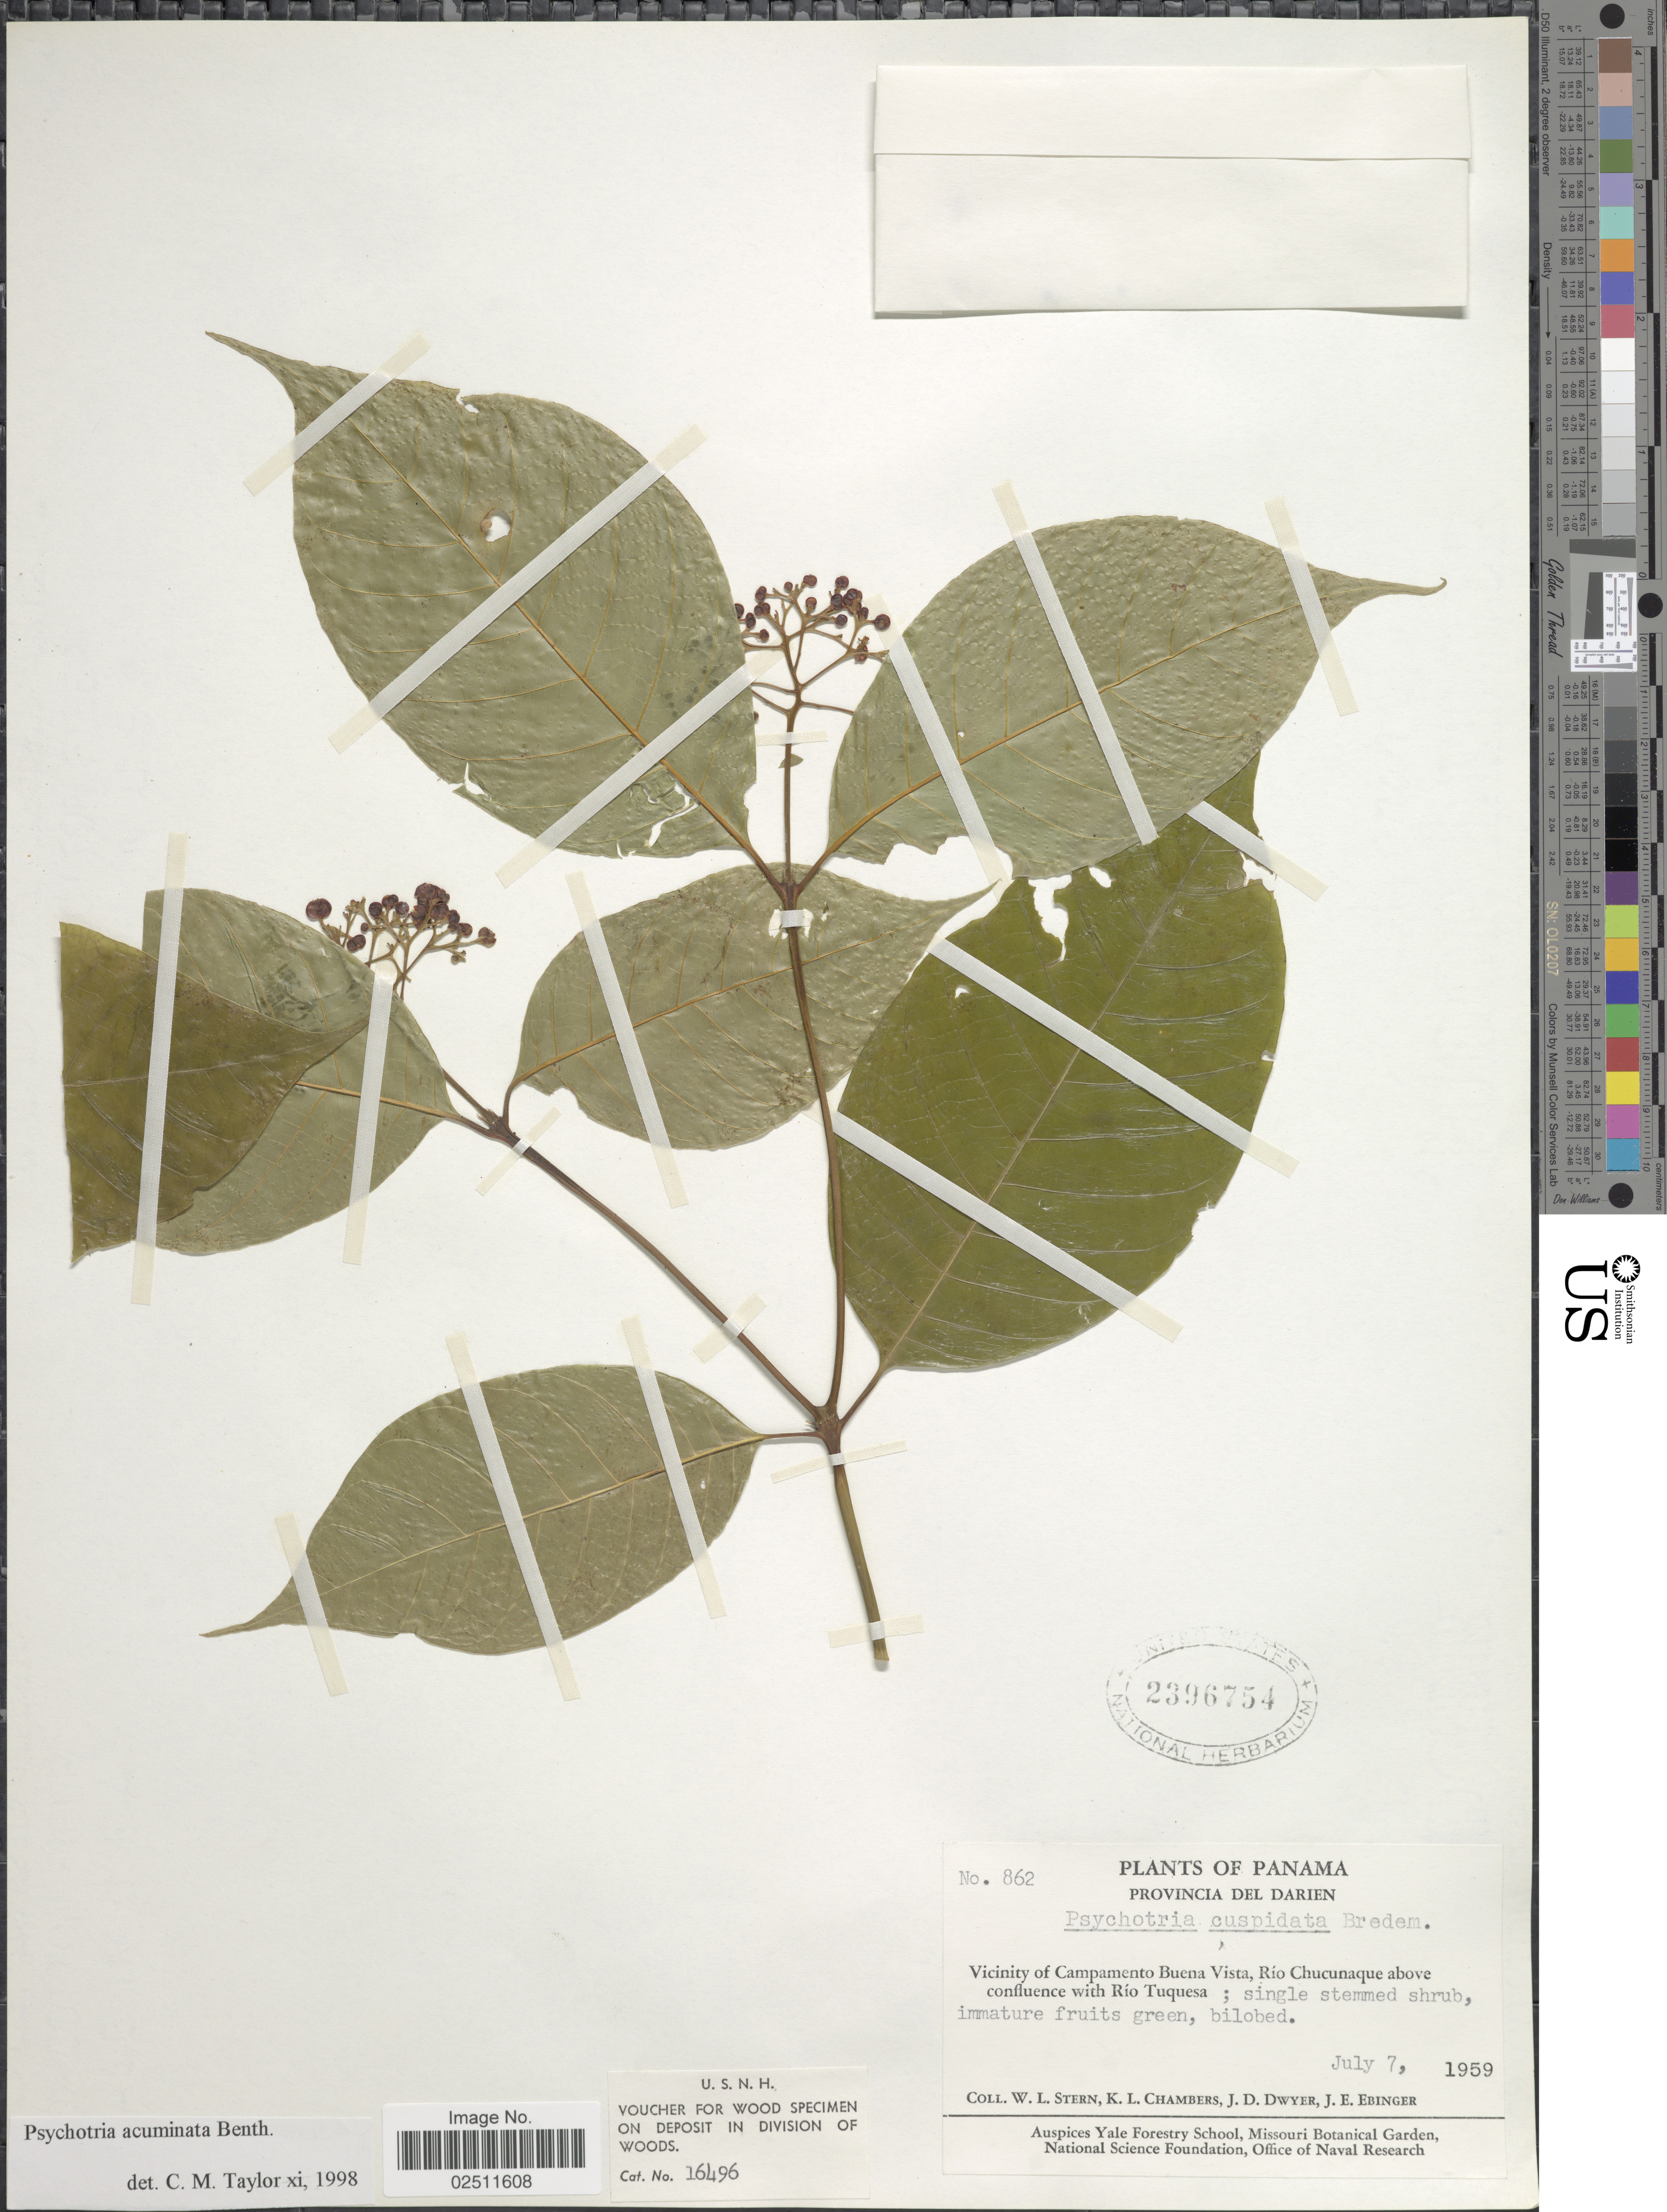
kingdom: Plantae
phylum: Tracheophyta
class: Magnoliopsida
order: Gentianales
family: Rubiaceae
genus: Psychotria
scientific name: Psychotria acuminata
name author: Benth.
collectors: W. L. Stern, K. Chambers, J. D. Dwyer & J. Ebinger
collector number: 862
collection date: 1959-07-07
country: Panama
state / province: Darién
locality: Vicinity of Campamento Buena Vista, Rio Chucuncaque above confluence with Rio Tuquesa.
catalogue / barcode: US 2396754